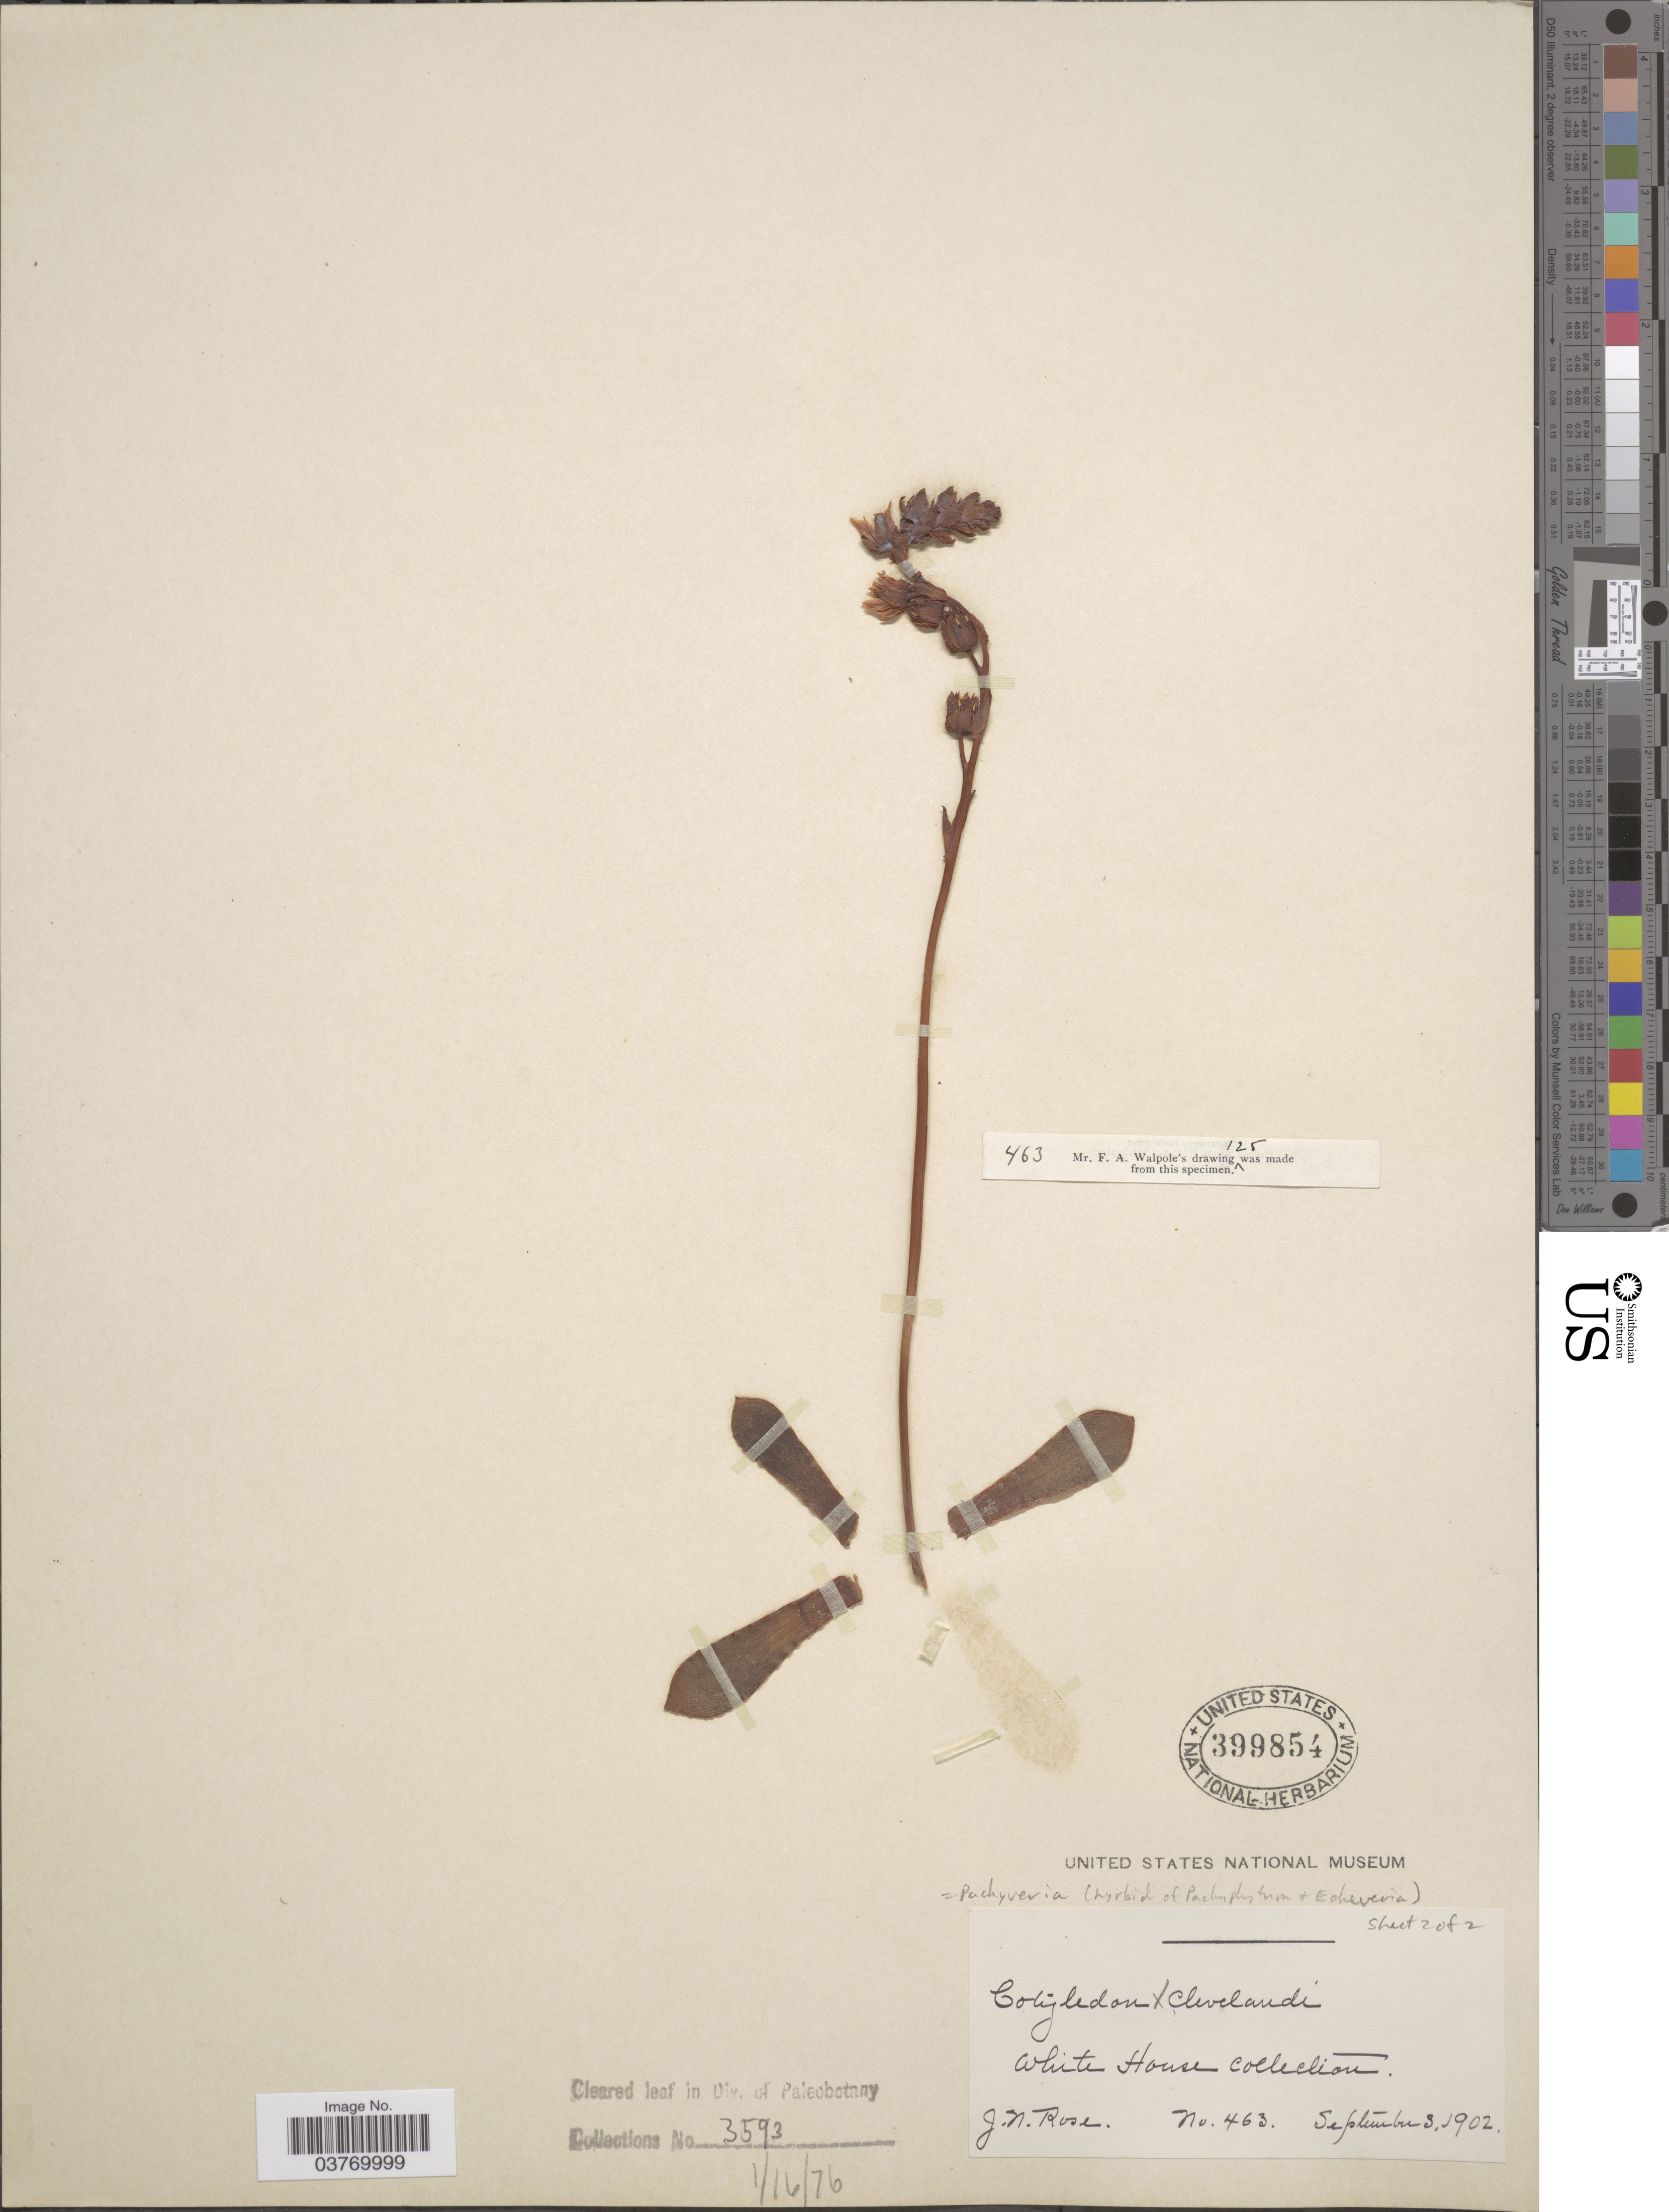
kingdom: Plantae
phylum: Tracheophyta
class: Magnoliopsida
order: Saxifragales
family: Crassulaceae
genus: Pachyveria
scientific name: x Pachyveria clevelandii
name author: Poelln.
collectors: J. N. Rose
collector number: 463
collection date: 1902-09-03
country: United States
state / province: District of Columbia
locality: White House.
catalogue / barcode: US 399854